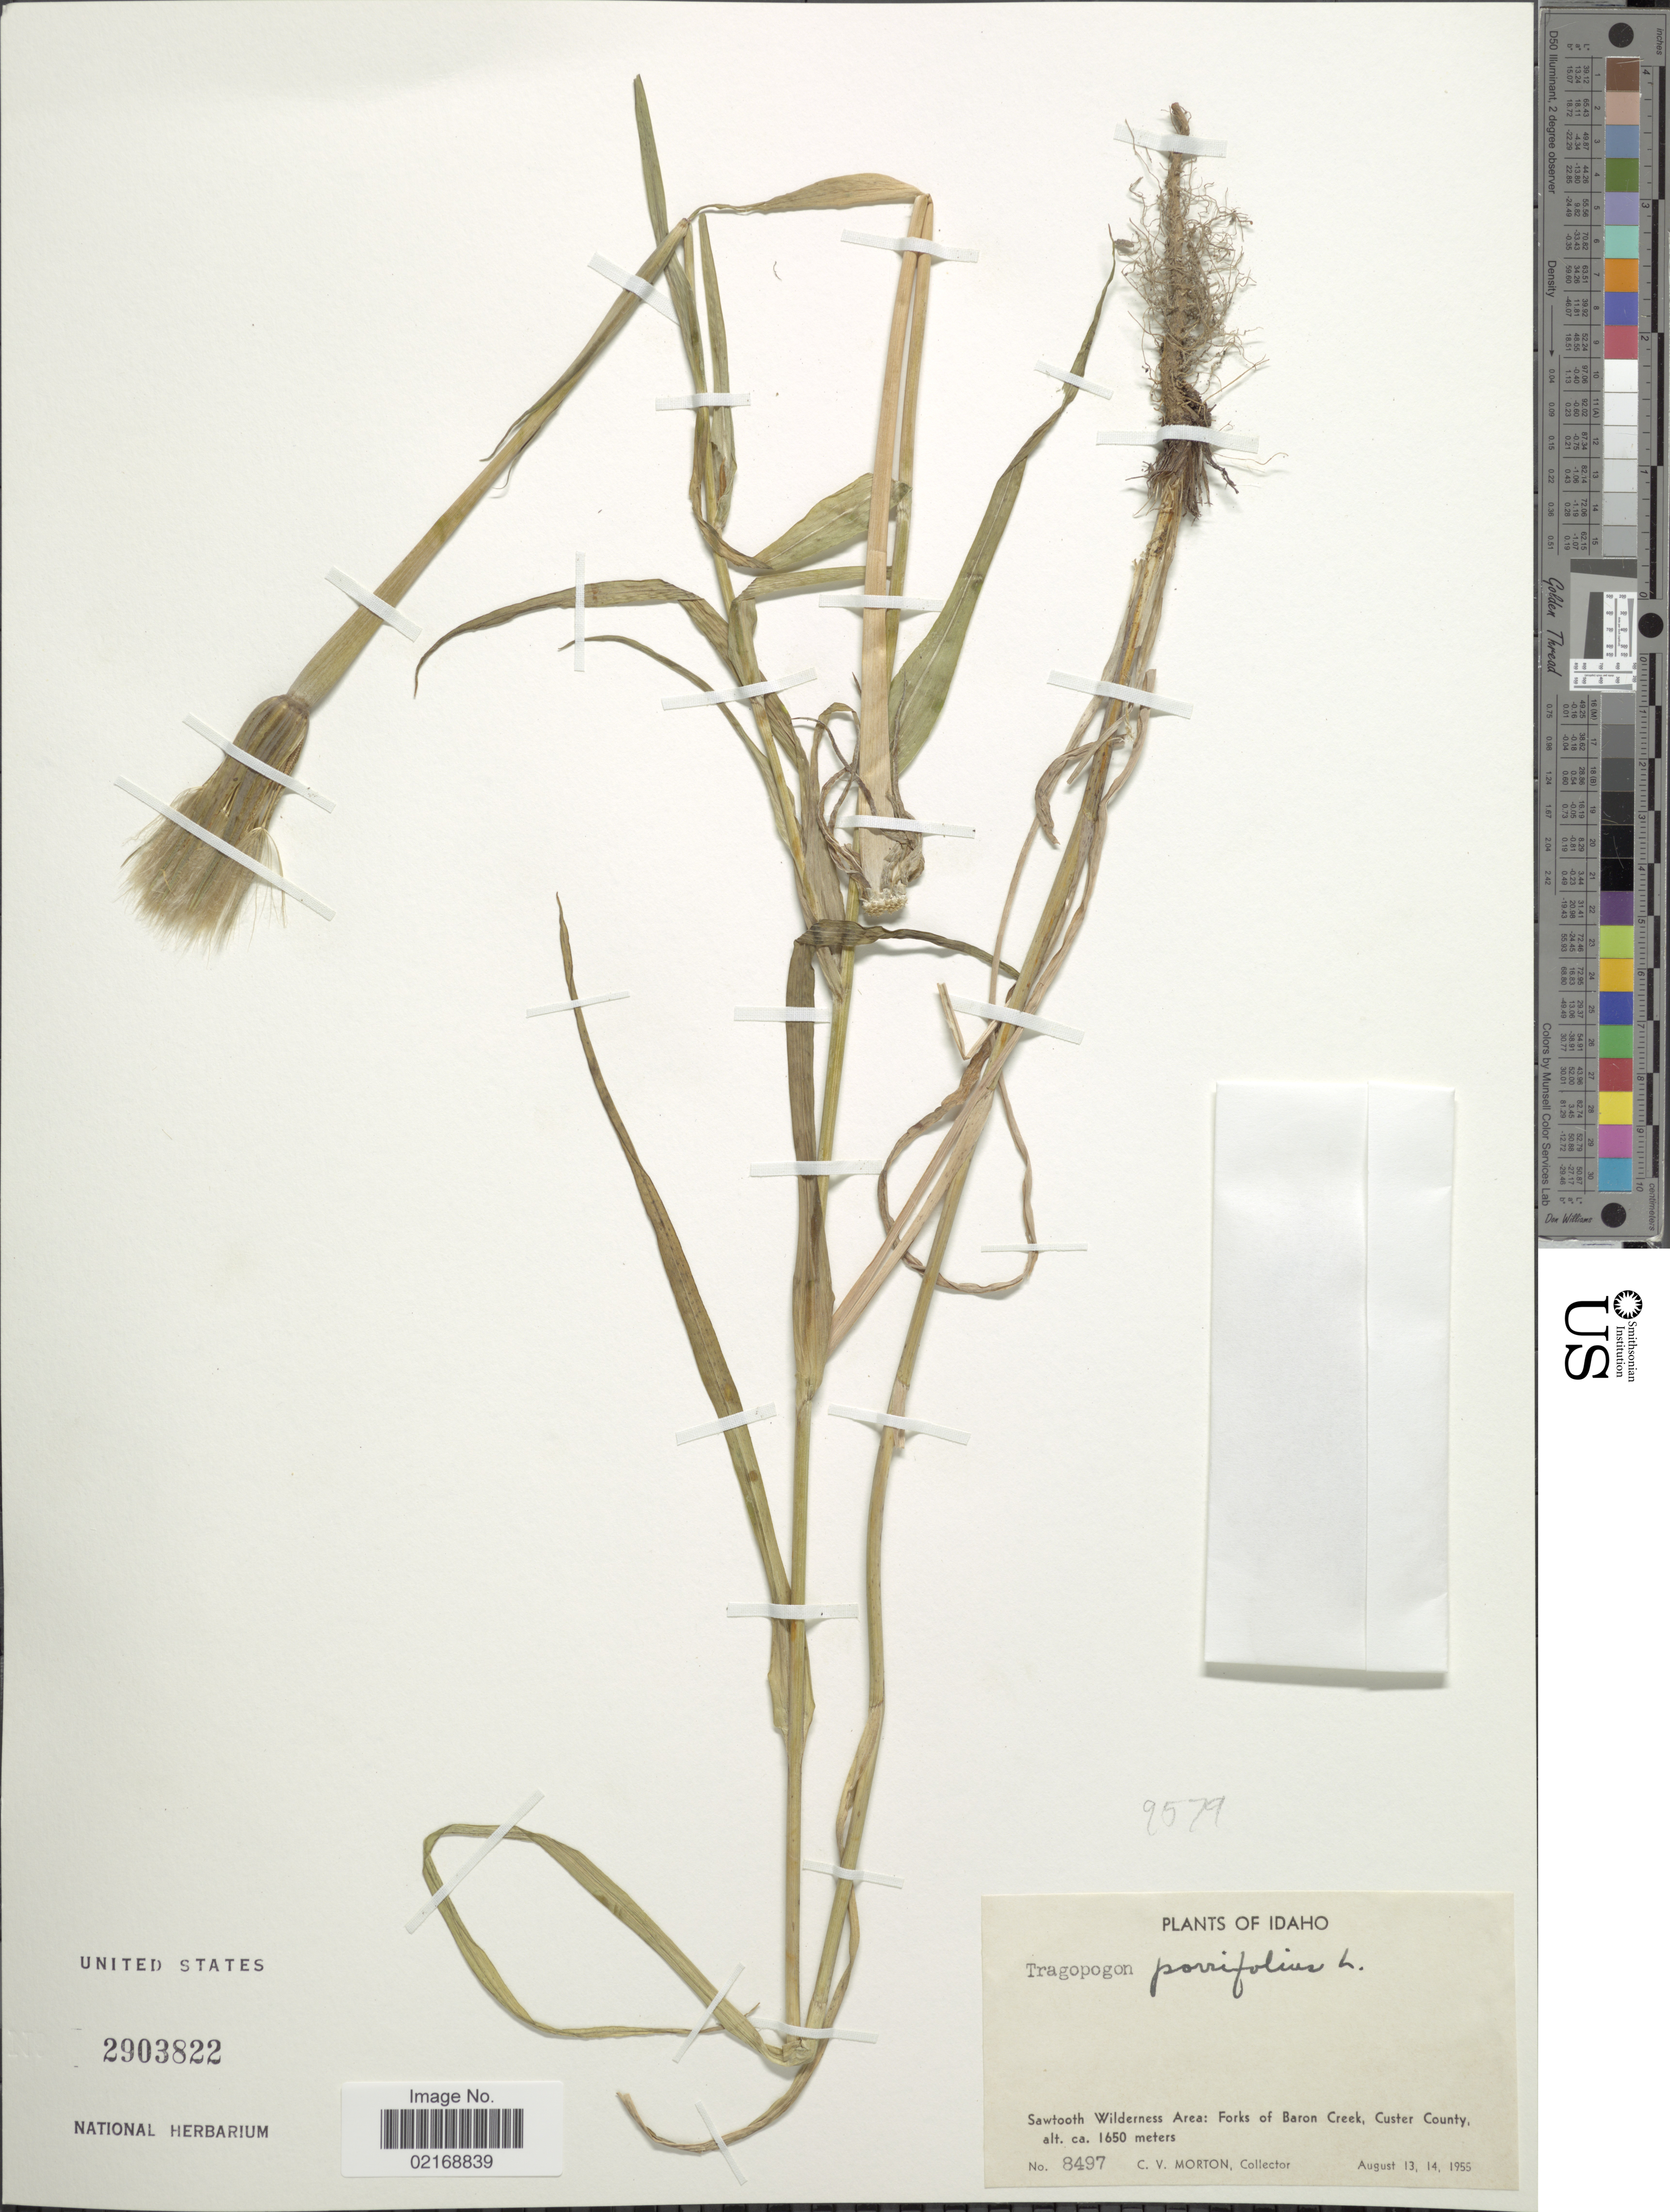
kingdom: Plantae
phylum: Tracheophyta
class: Magnoliopsida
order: Asterales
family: Asteraceae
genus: Tragopogon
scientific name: Tragopogon porrifolius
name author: L.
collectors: C. V. Morton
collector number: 8497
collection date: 1955-08-13/1955-08-14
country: United States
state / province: Idaho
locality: Sawtooth Wilderness Area: Forks of Baron Creek, Custer County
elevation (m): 1650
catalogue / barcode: US 2903822